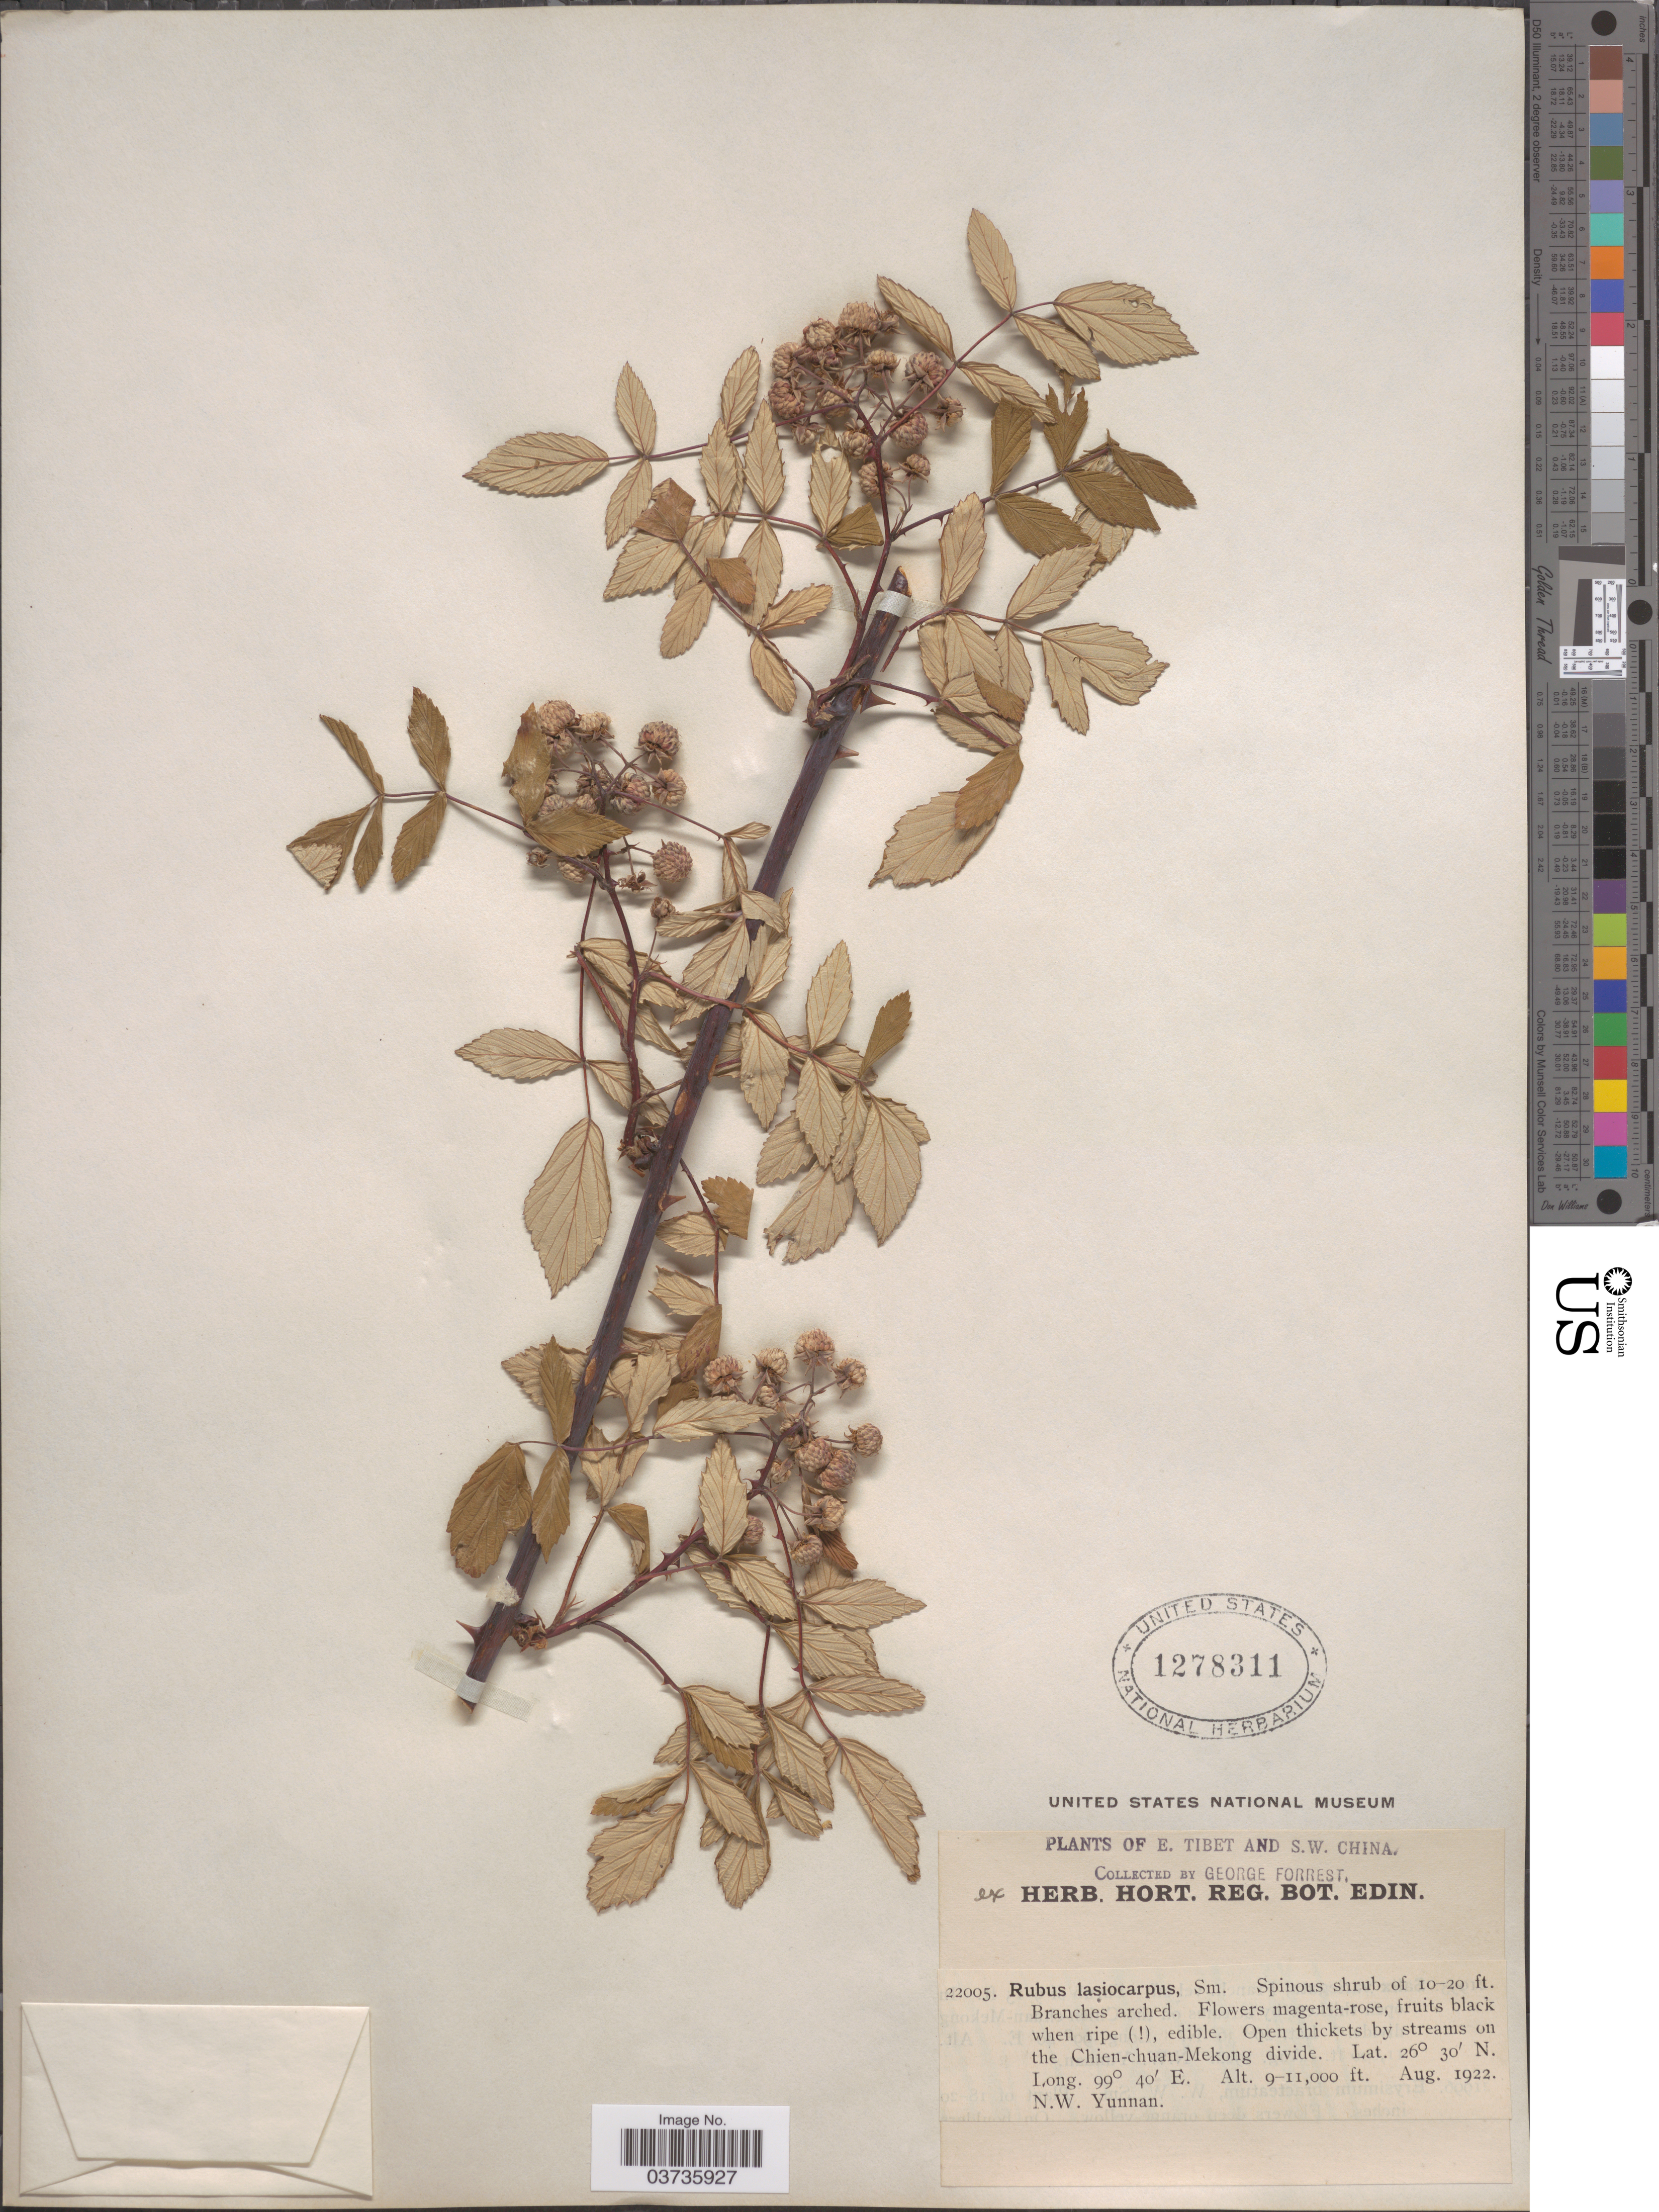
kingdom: Plantae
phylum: Tracheophyta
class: Magnoliopsida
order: Rosales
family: Rosaceae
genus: Rubus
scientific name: Rubus lasiocarpus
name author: W.C.R. Watson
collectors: G. Forrest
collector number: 22005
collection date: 1922-08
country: China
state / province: Yunnan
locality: S.W. China. On the Chien-chuan-Mekong divide. N.W. Yunnan.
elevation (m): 2743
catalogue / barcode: US 1278311